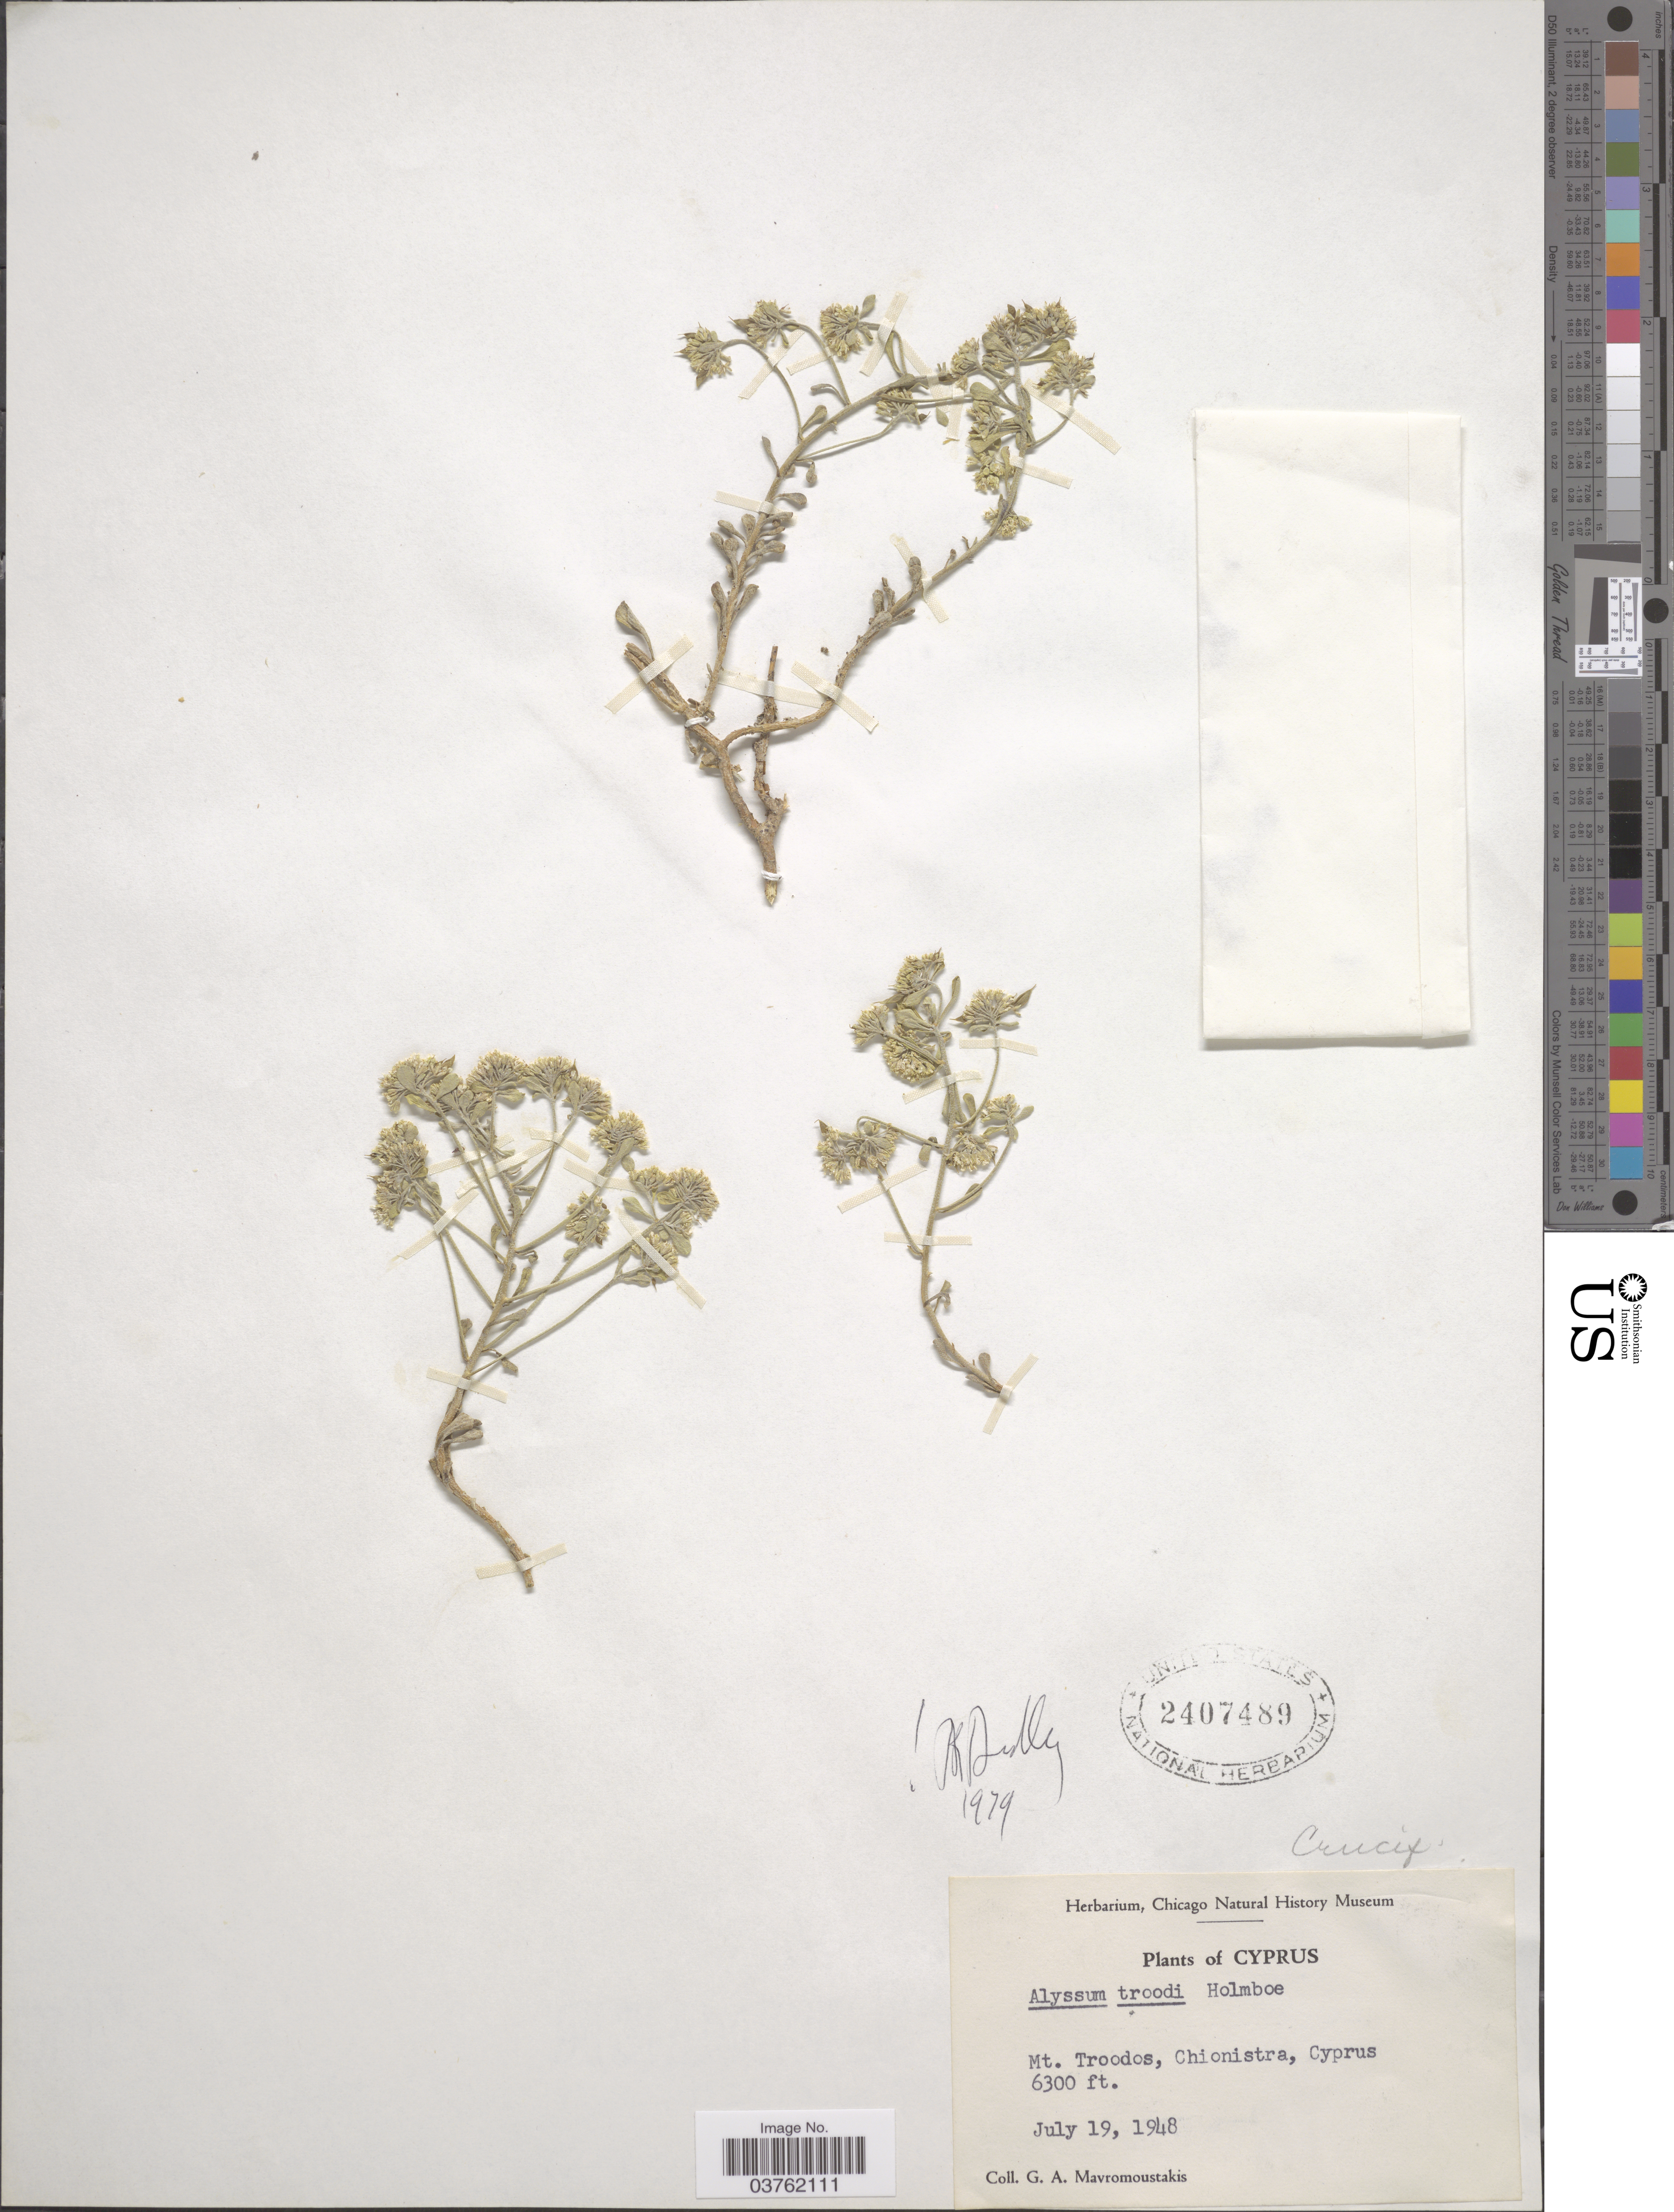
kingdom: Plantae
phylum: Tracheophyta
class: Magnoliopsida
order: Brassicales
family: Brassicaceae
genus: Alyssum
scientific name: Alyssum troodi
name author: Boiss.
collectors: G. Mavromoustakis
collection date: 1948-07-19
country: Cyprus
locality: Mt. Troodos, Chionistra.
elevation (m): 1920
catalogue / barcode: US 2407489